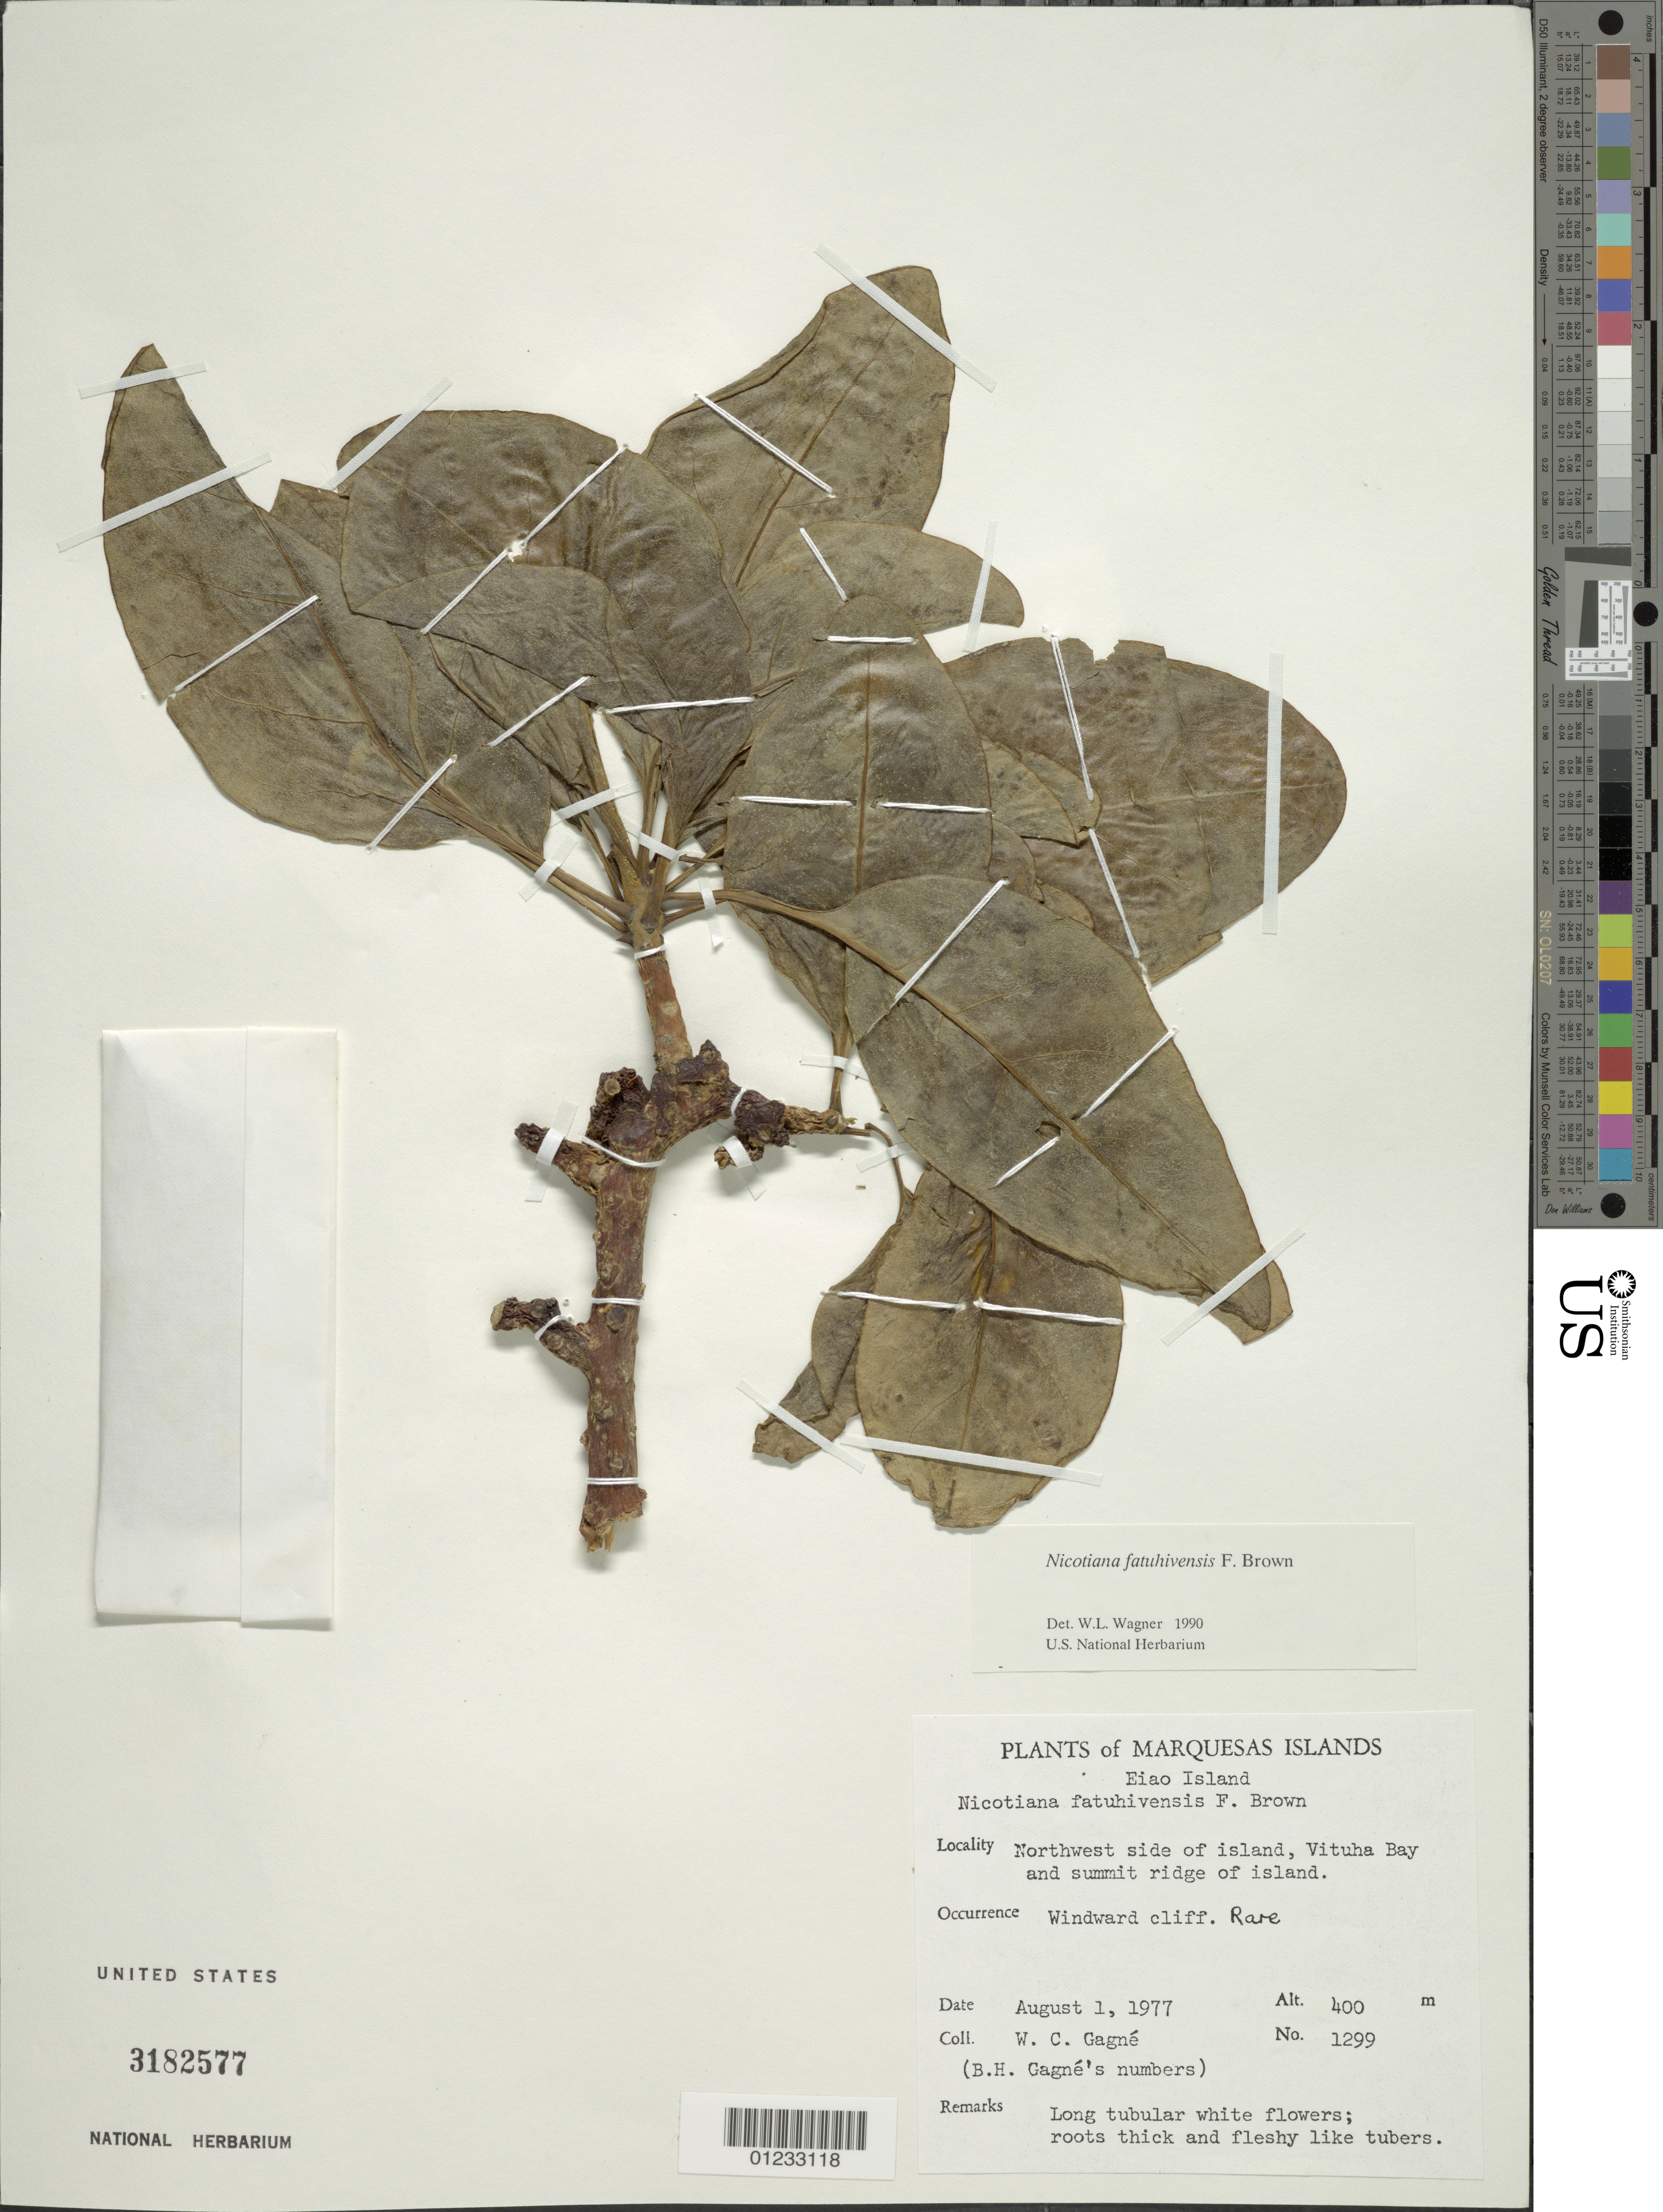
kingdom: Plantae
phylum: Tracheophyta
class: Magnoliopsida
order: Solanales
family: Solanaceae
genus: Nicotiana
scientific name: Nicotiana fatuhivensis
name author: F. Br.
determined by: Wagner, W. L., (BOT), Smithsonian Institution - National Museum of Natural History (UNITED STATES)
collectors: B. H. Gagné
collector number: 1299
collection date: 1977-08-01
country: French Polynesia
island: Eiao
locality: NW side of island, Vaituha Bay and summit ridge of island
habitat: Windward cliff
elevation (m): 400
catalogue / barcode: US 3182577